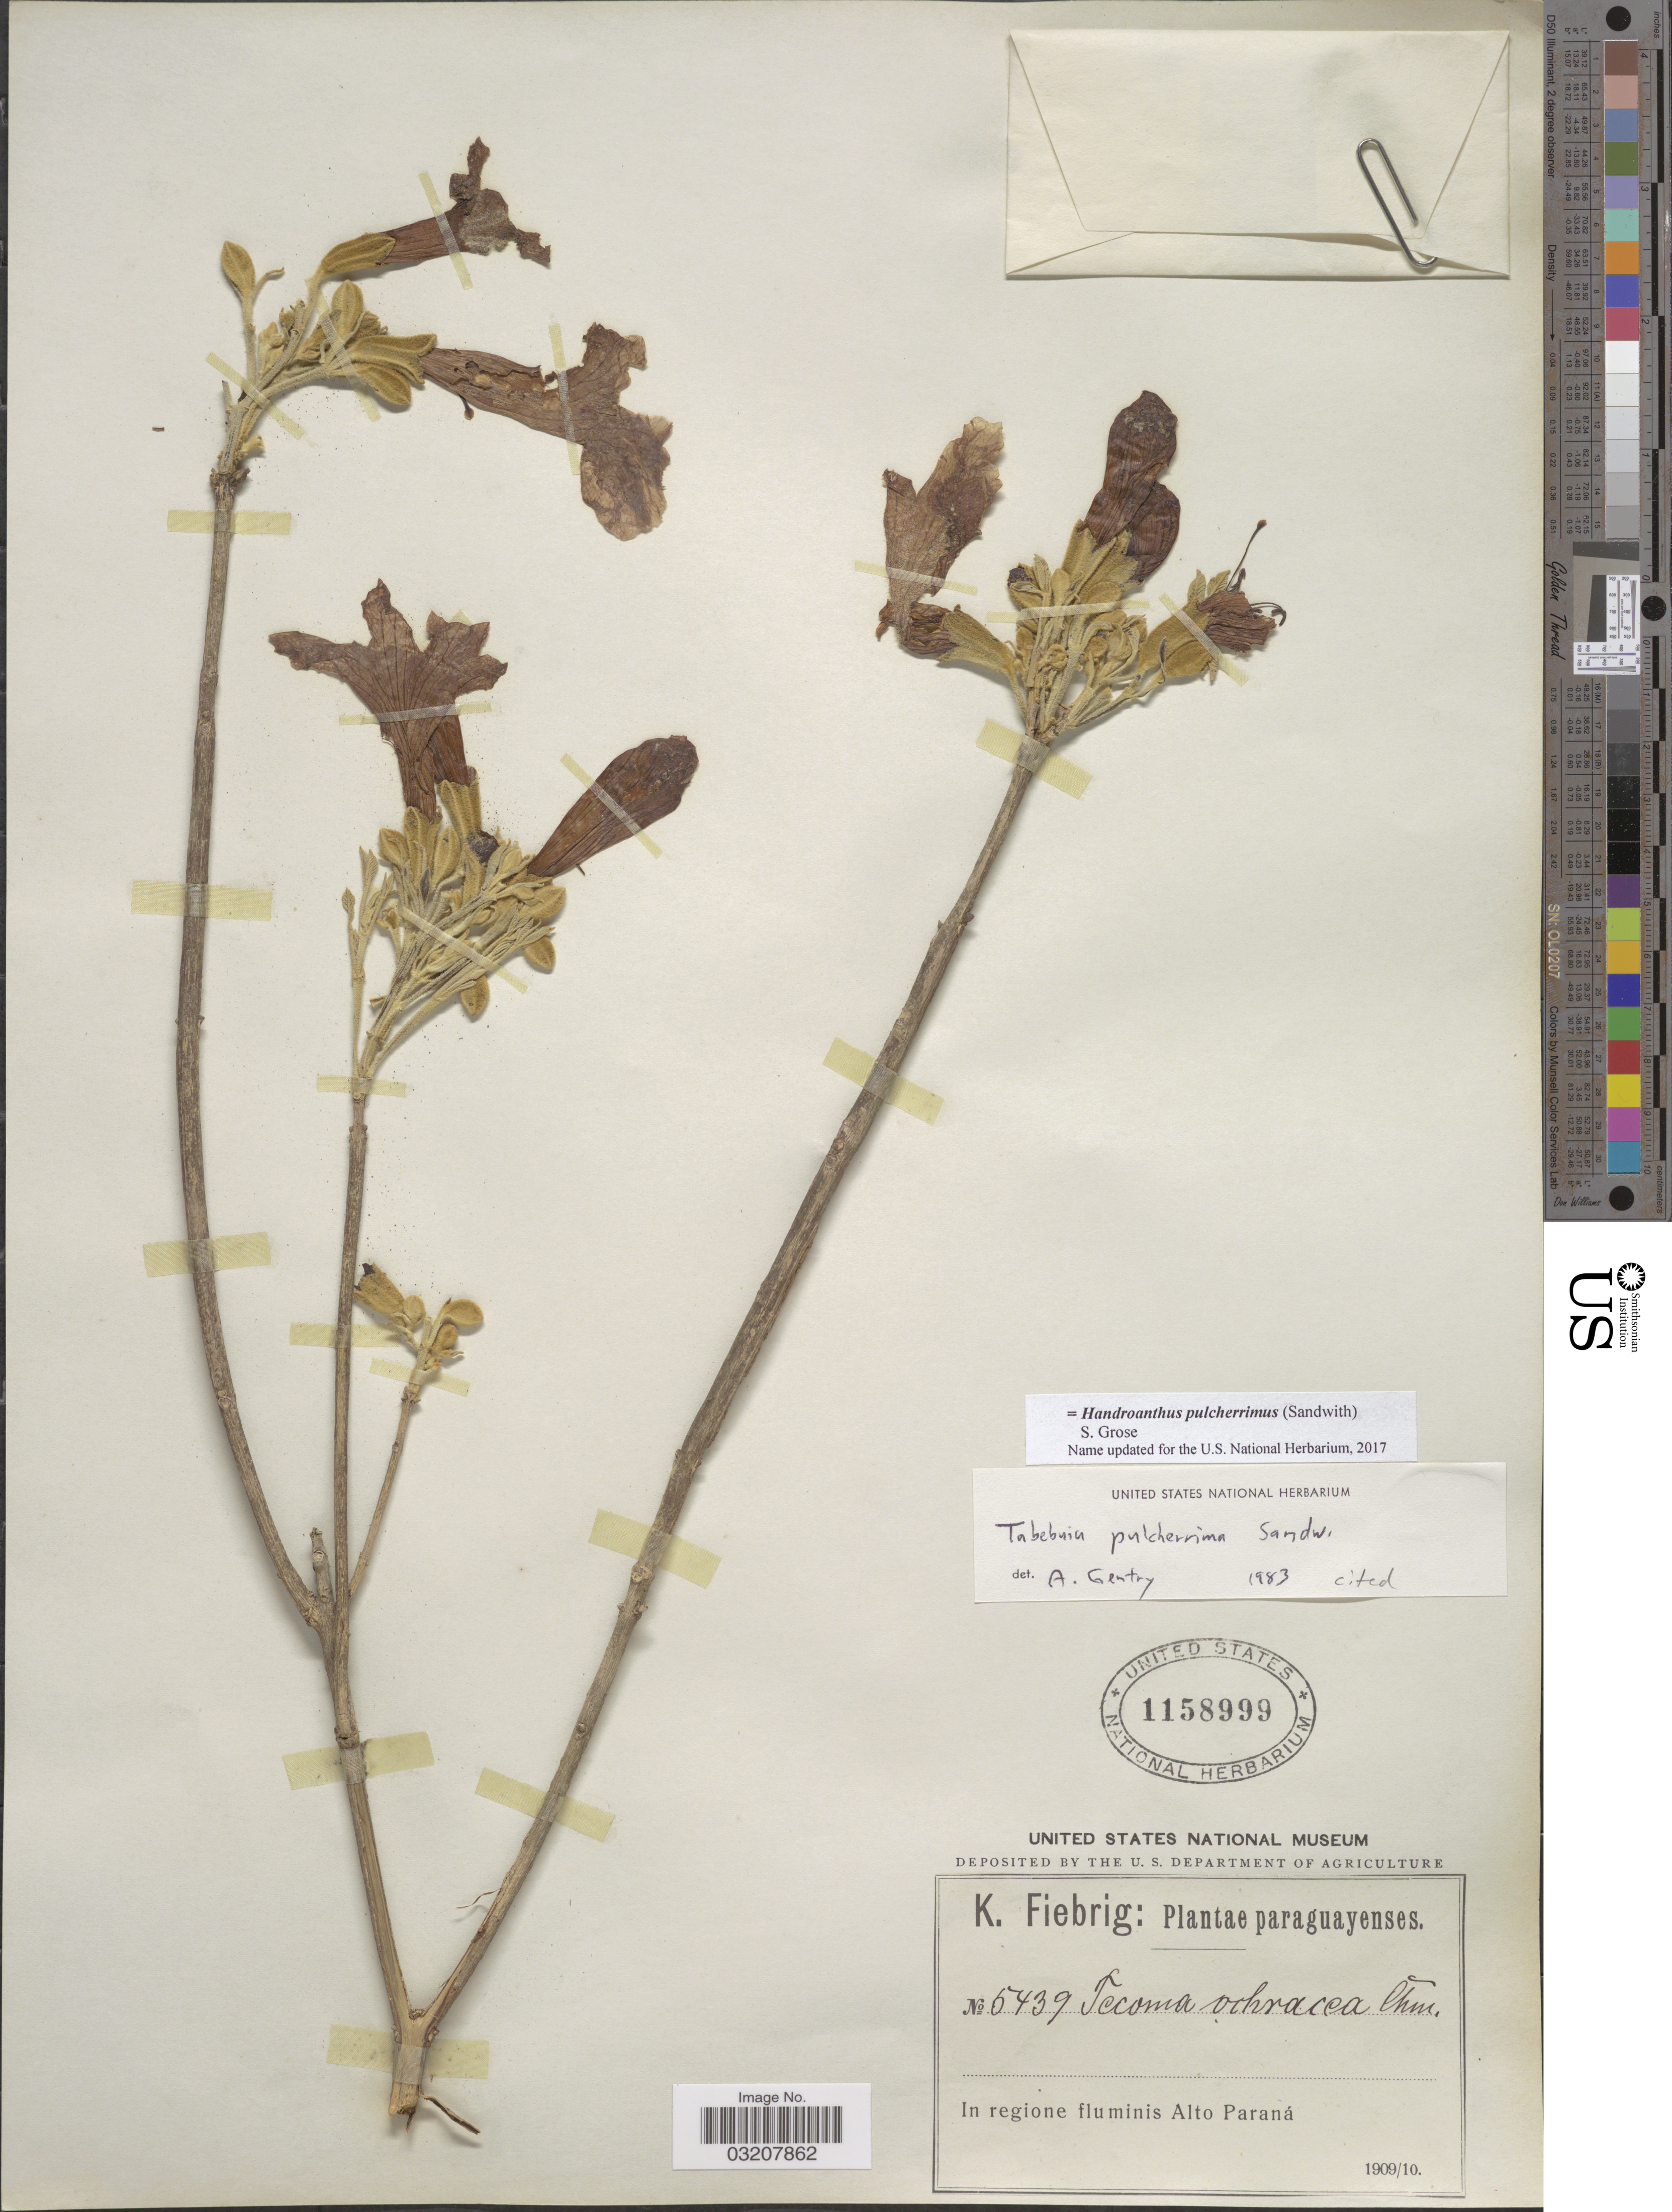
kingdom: Plantae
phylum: Tracheophyta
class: Magnoliopsida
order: Lamiales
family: Bignoniaceae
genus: Handroanthus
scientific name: Handroanthus pulcherrimus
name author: (Sandwith) S.O. Grose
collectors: K. Fiebrig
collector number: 5439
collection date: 1909/1910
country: Paraguay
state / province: Alto Parana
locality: In regione fluminis Alto Paraná.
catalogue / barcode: US 1158999